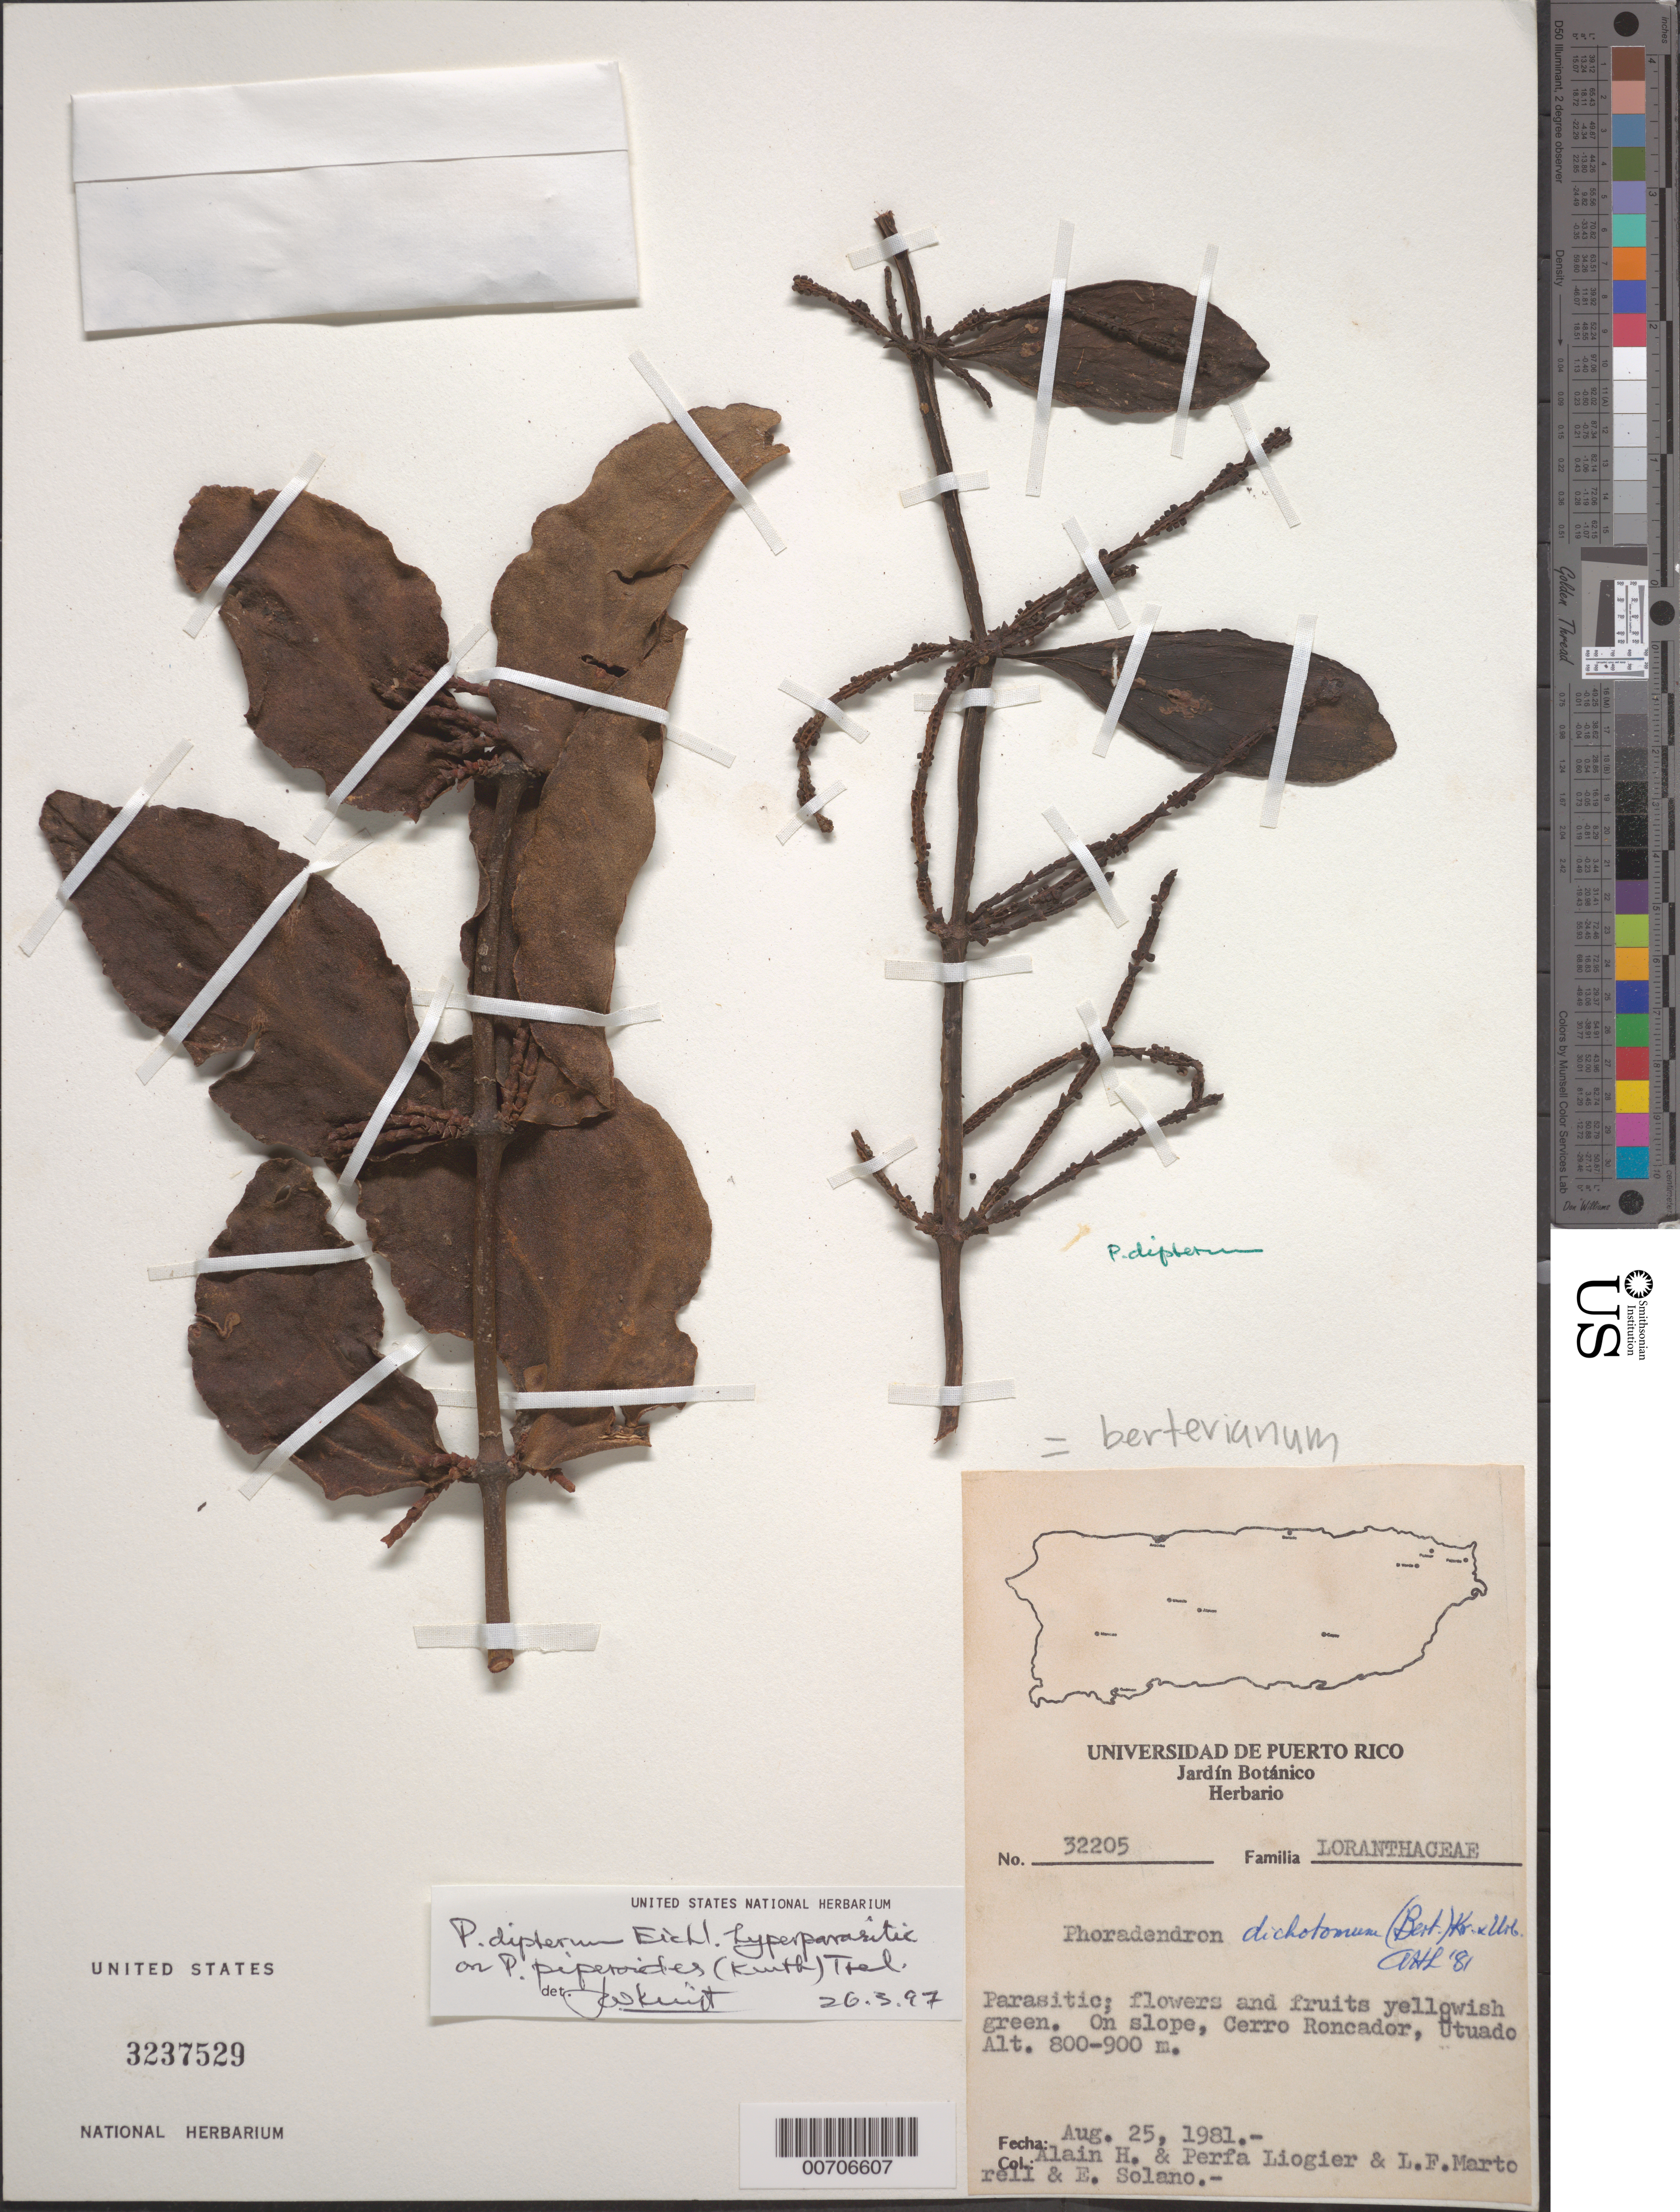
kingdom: Plantae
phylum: Tracheophyta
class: Magnoliopsida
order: Santalales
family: Viscaceae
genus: Phoradendron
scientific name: Phoradendron dipterum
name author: Eichler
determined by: Kuijt, Job, (CANADA)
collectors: A. H. Liogier, M. P. Liogier, L. Martorell & E. Solano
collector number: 32205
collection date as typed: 25 Aug 1981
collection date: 1981-08-25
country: Puerto Rico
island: Greater Antilles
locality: Cerro Roncador, Utuado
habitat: On slope; on P. piperoides.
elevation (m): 800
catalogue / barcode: US 3237529